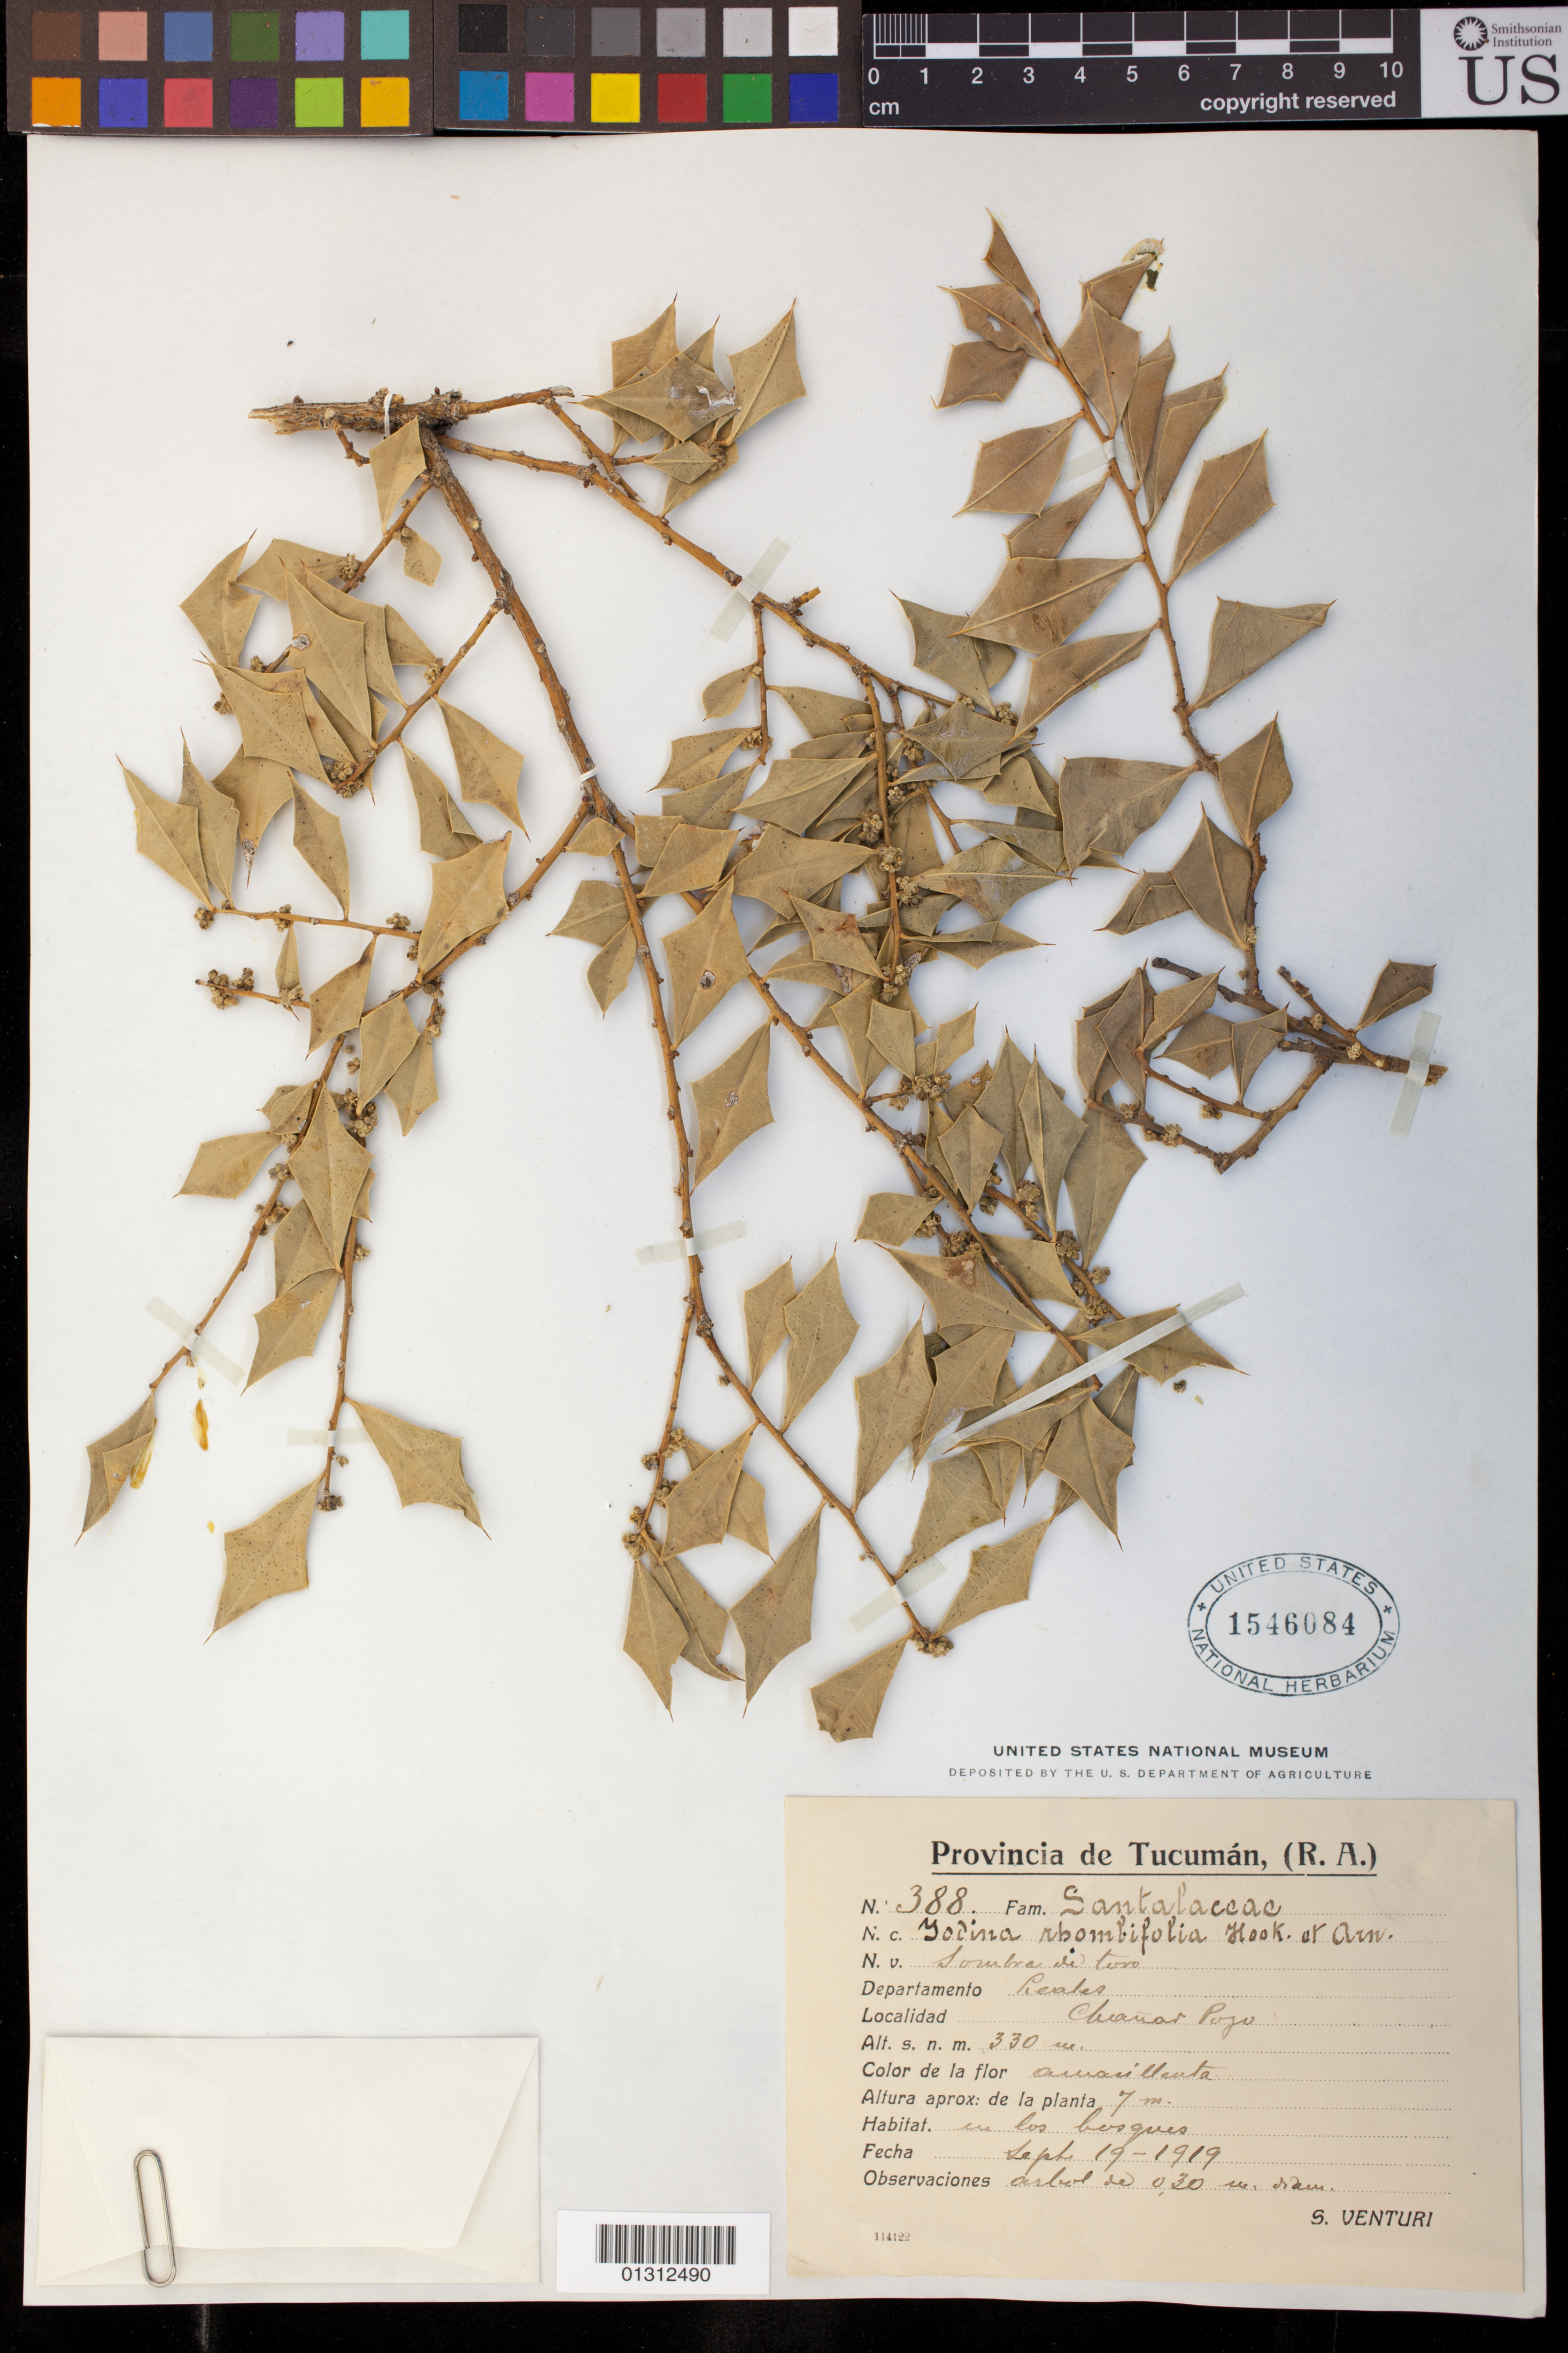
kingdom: Plantae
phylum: Tracheophyta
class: Magnoliopsida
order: Santalales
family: Cervantesiaceae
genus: Jodina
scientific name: Jodina rhombifolia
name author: (Hook. & Arn.) Reissek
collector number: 388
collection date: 1919-09-19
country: Argentina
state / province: Tucuman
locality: Departamento: Leales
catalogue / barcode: US 1546084